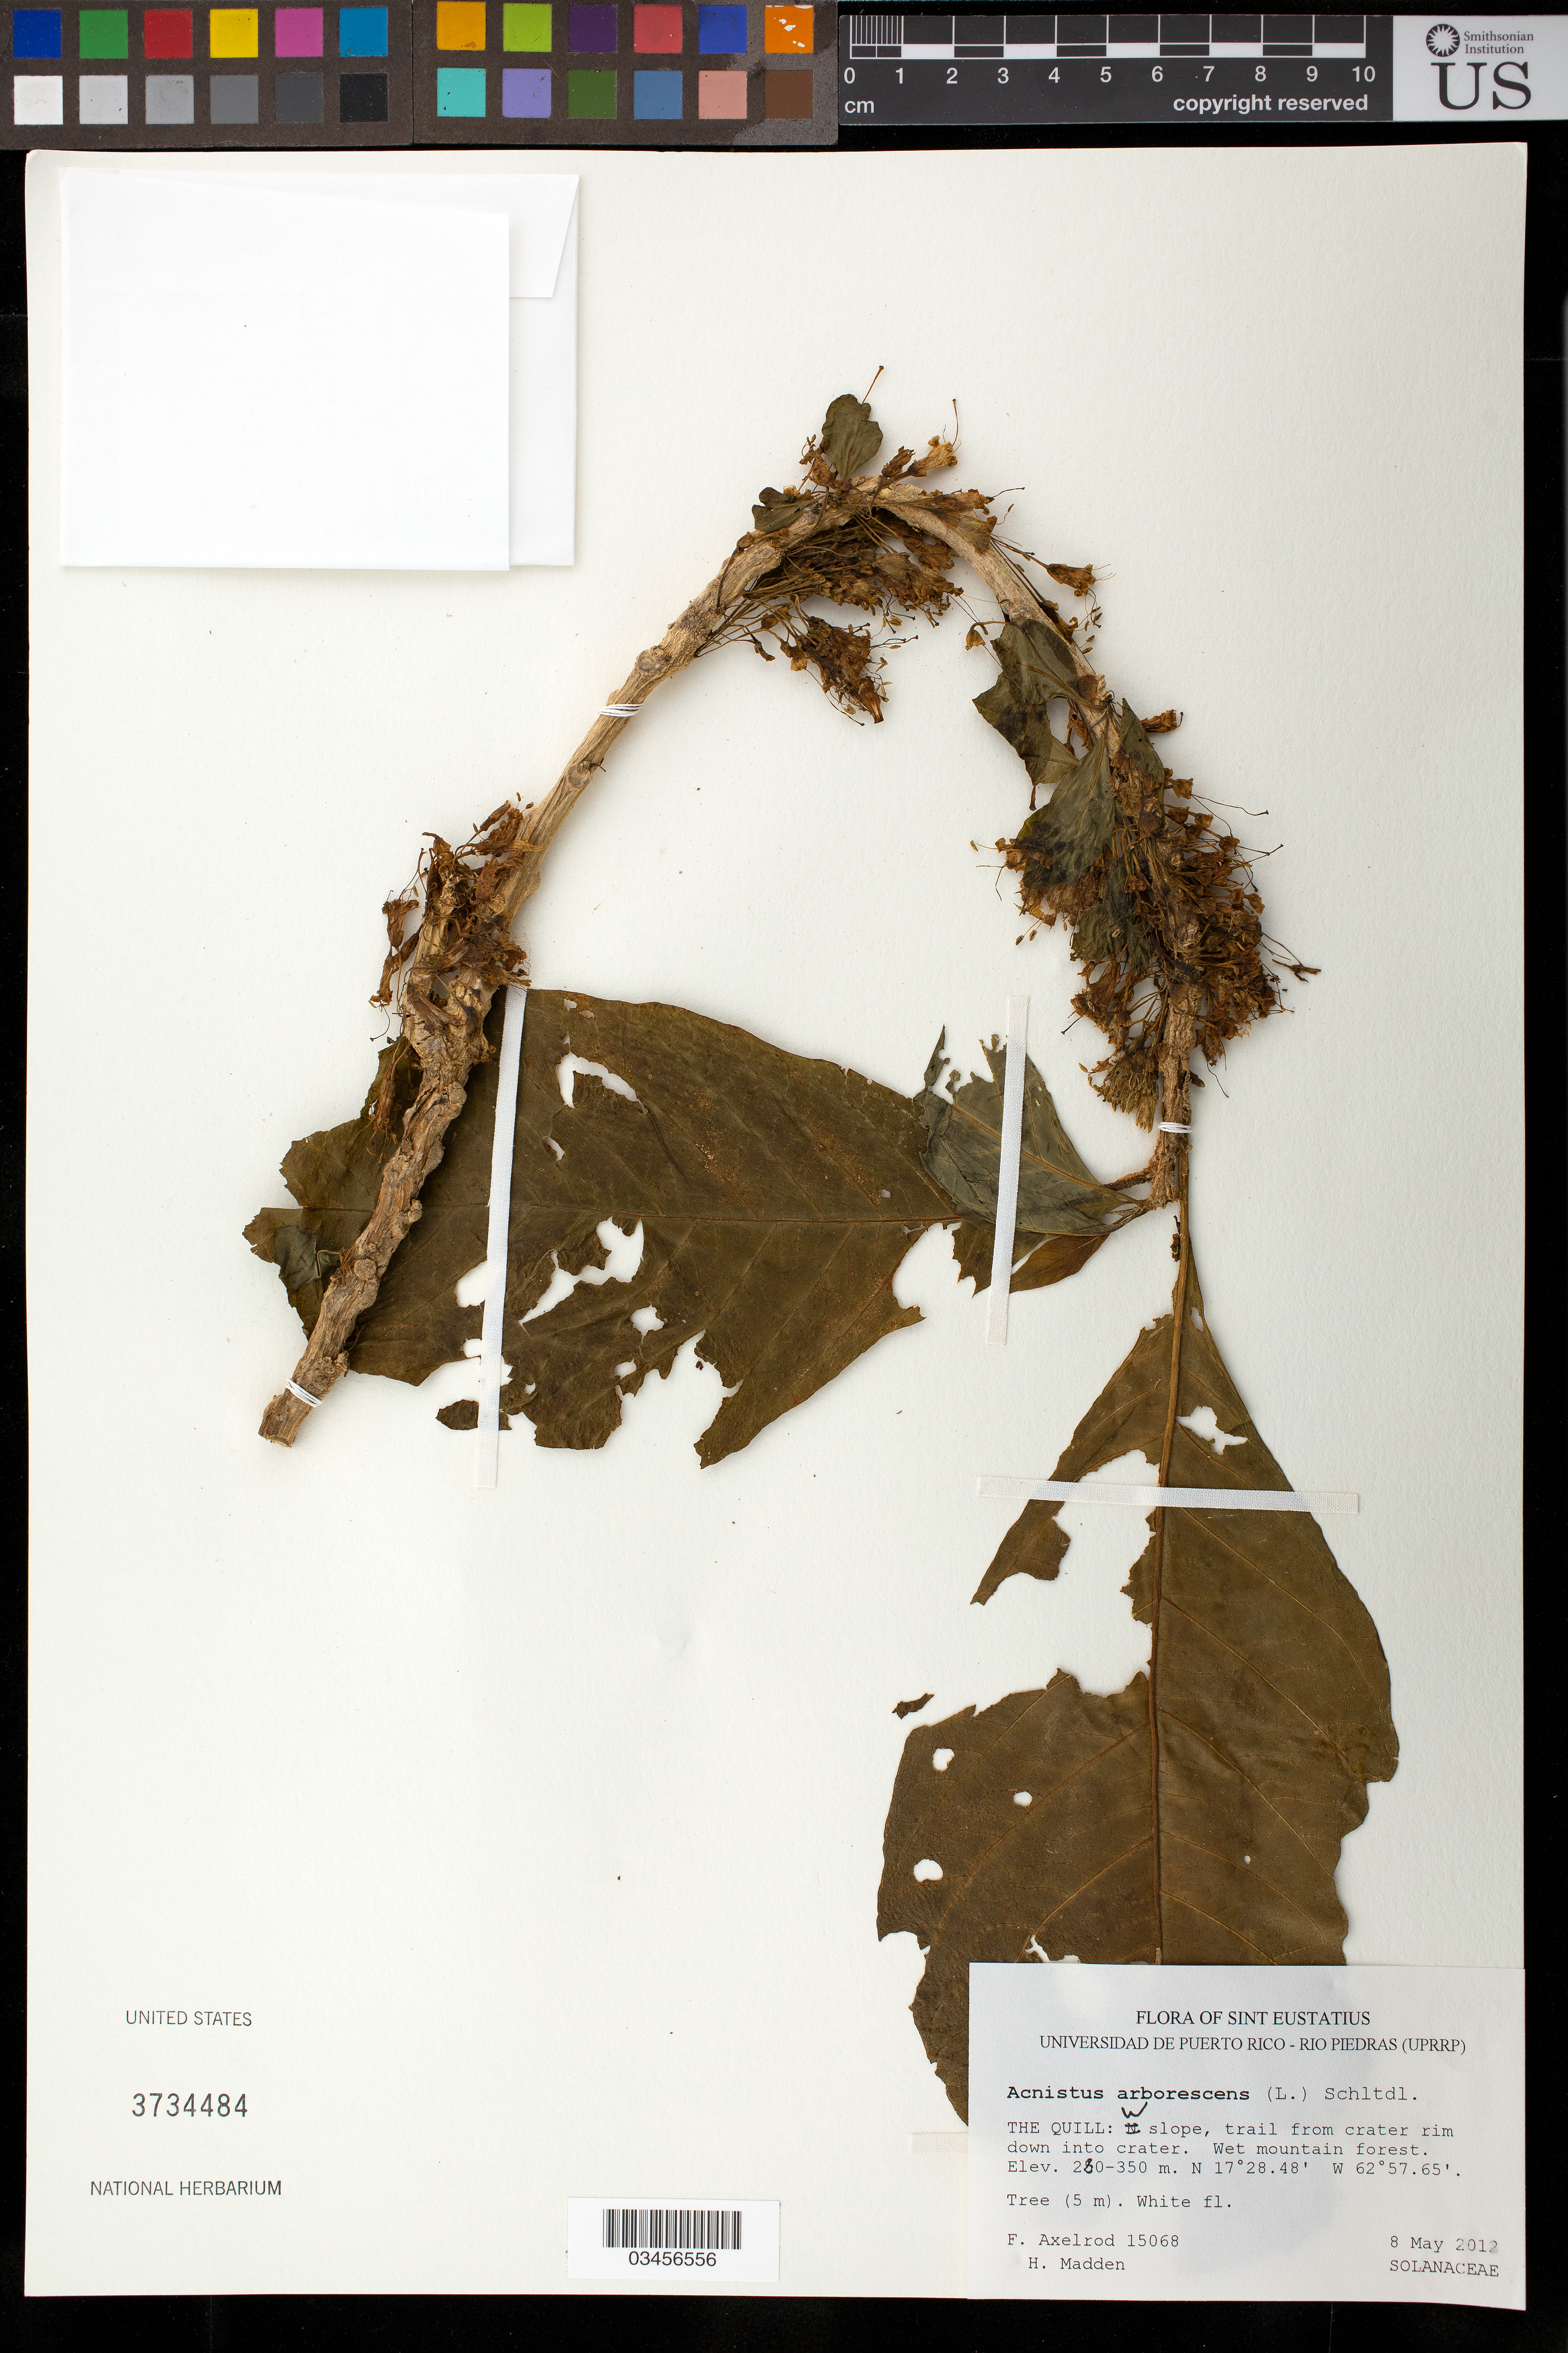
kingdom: Plantae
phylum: Tracheophyta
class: Magnoliopsida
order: Solanales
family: Solanaceae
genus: Acnistus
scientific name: Acnistus arborescens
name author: (L.) Schltdl.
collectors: F. S. Axelrod & H. Madden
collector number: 15068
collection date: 2012-05-08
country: Netherlands Antilles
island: Sint Eustatius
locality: The Quill: W slope, trail from crater rim down into crater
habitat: Wet mountain forest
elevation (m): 280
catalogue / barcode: US 3734484